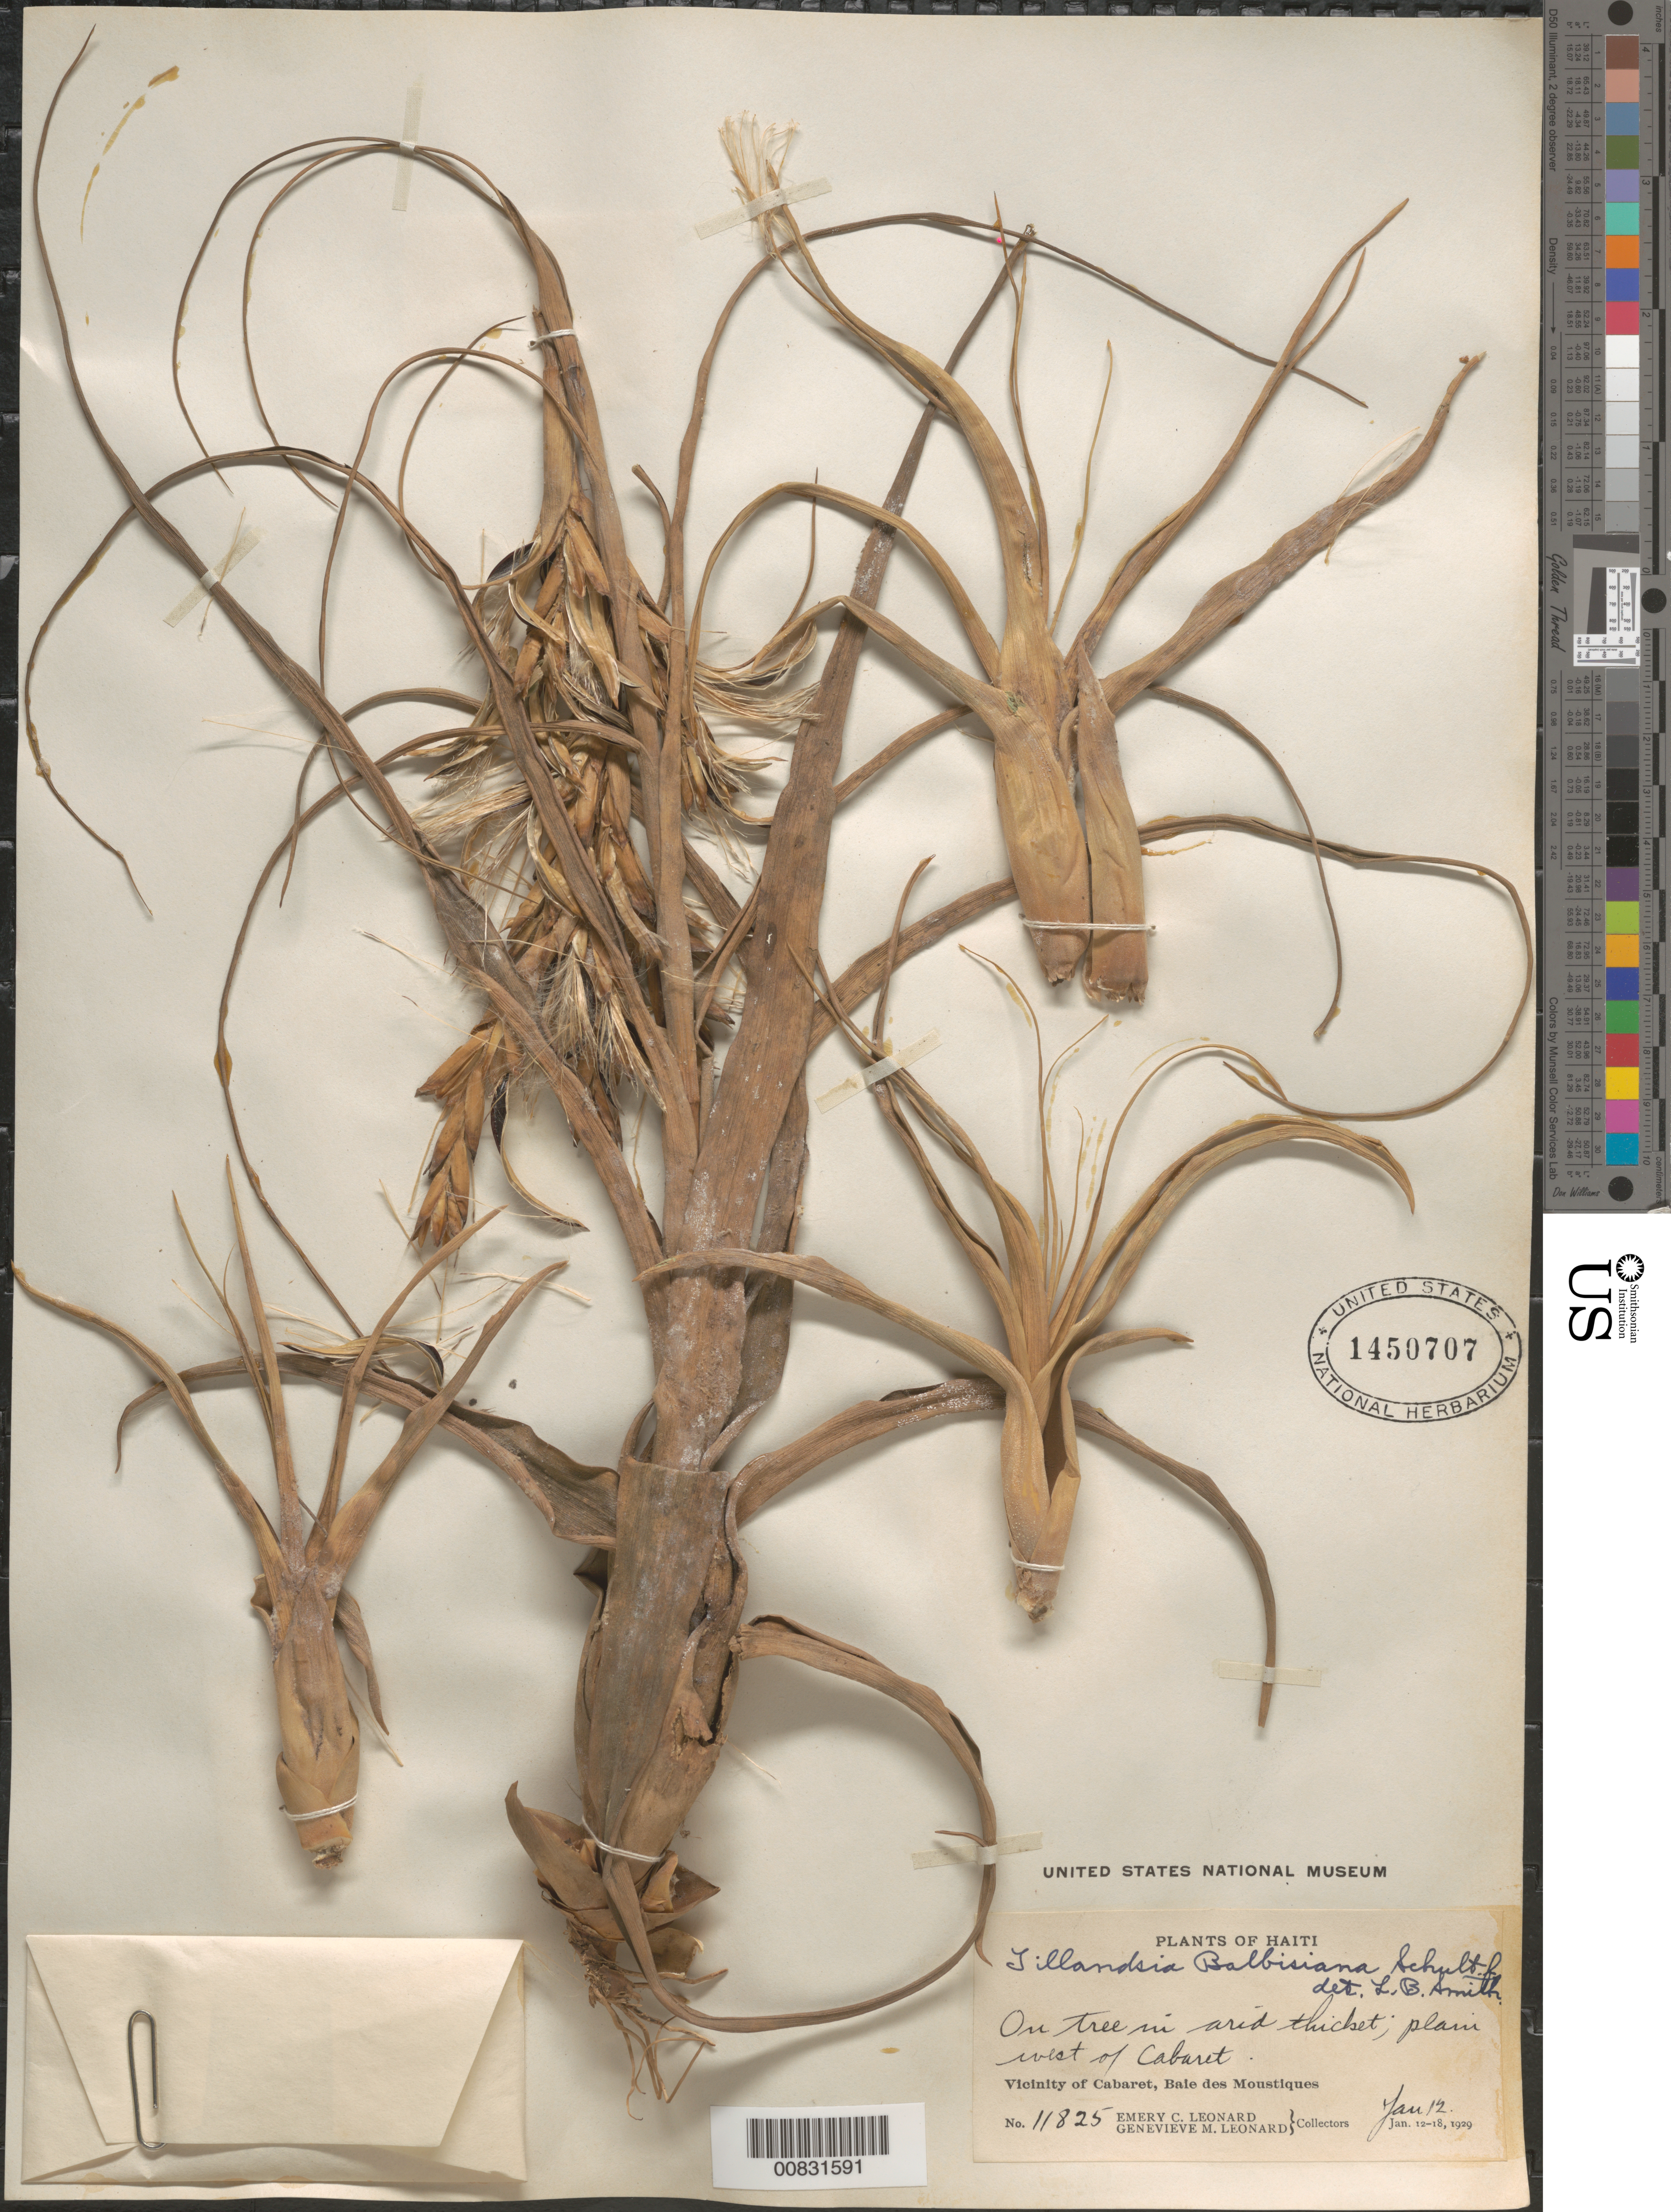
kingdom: Plantae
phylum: Tracheophyta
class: Liliopsida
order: Poales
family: Bromeliaceae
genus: Tillandsia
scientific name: Tillandsia balbisiana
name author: Schult. f.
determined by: Smith, Lyman B., (US), NMNH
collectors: E. C. Leonard & G. M. Leonard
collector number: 11825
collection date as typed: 12 Jan 1929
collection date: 1929-01-12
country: Haiti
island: Hispaniola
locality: Vicinity of Cabaret, Baie des Moustiques. Plain west of cabaret.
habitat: On tree in arid thicket.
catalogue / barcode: US 1450707